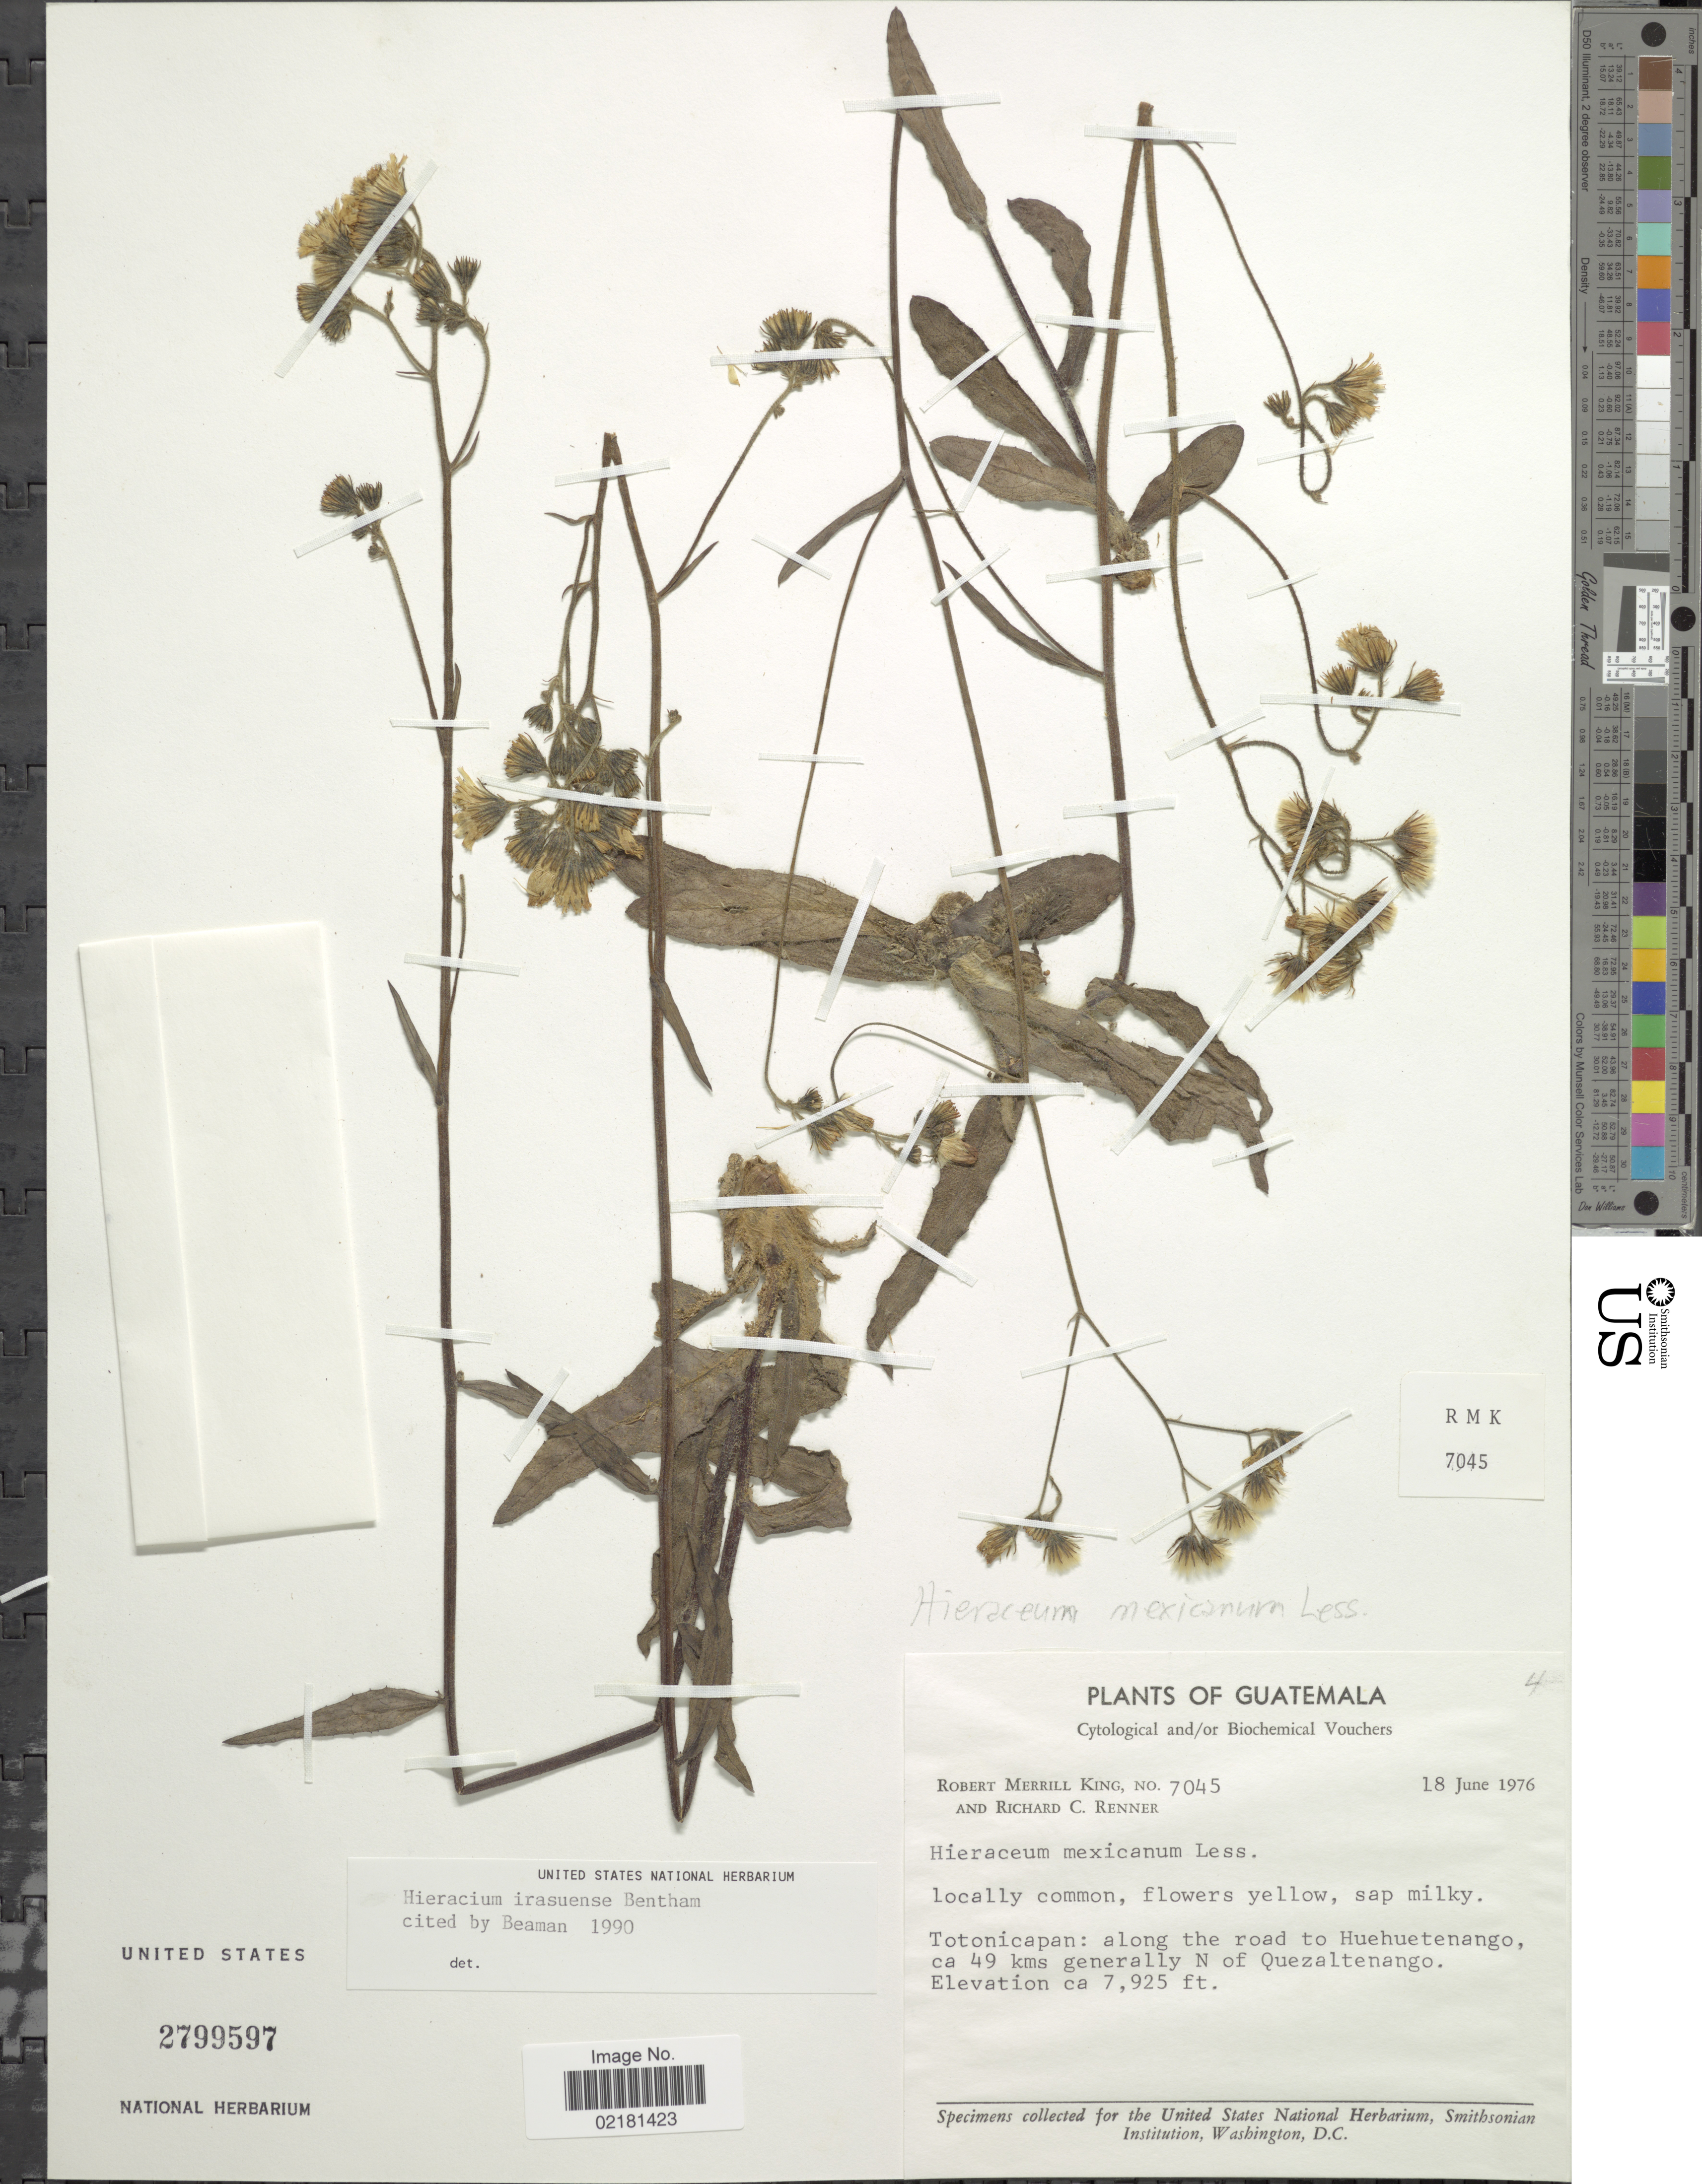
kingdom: Plantae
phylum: Tracheophyta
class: Magnoliopsida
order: Asterales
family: Asteraceae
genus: Hieracium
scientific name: Hieracium irasuense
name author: Benth.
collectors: R. M. King & R. C. Renner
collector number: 7045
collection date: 1976-06-18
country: Guatemala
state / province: Quetzaltenango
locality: Totonicapan: along the road to Huehuetenango, ca 49 kms generally N of Quezaltenango.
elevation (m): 2416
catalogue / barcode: US 2799597